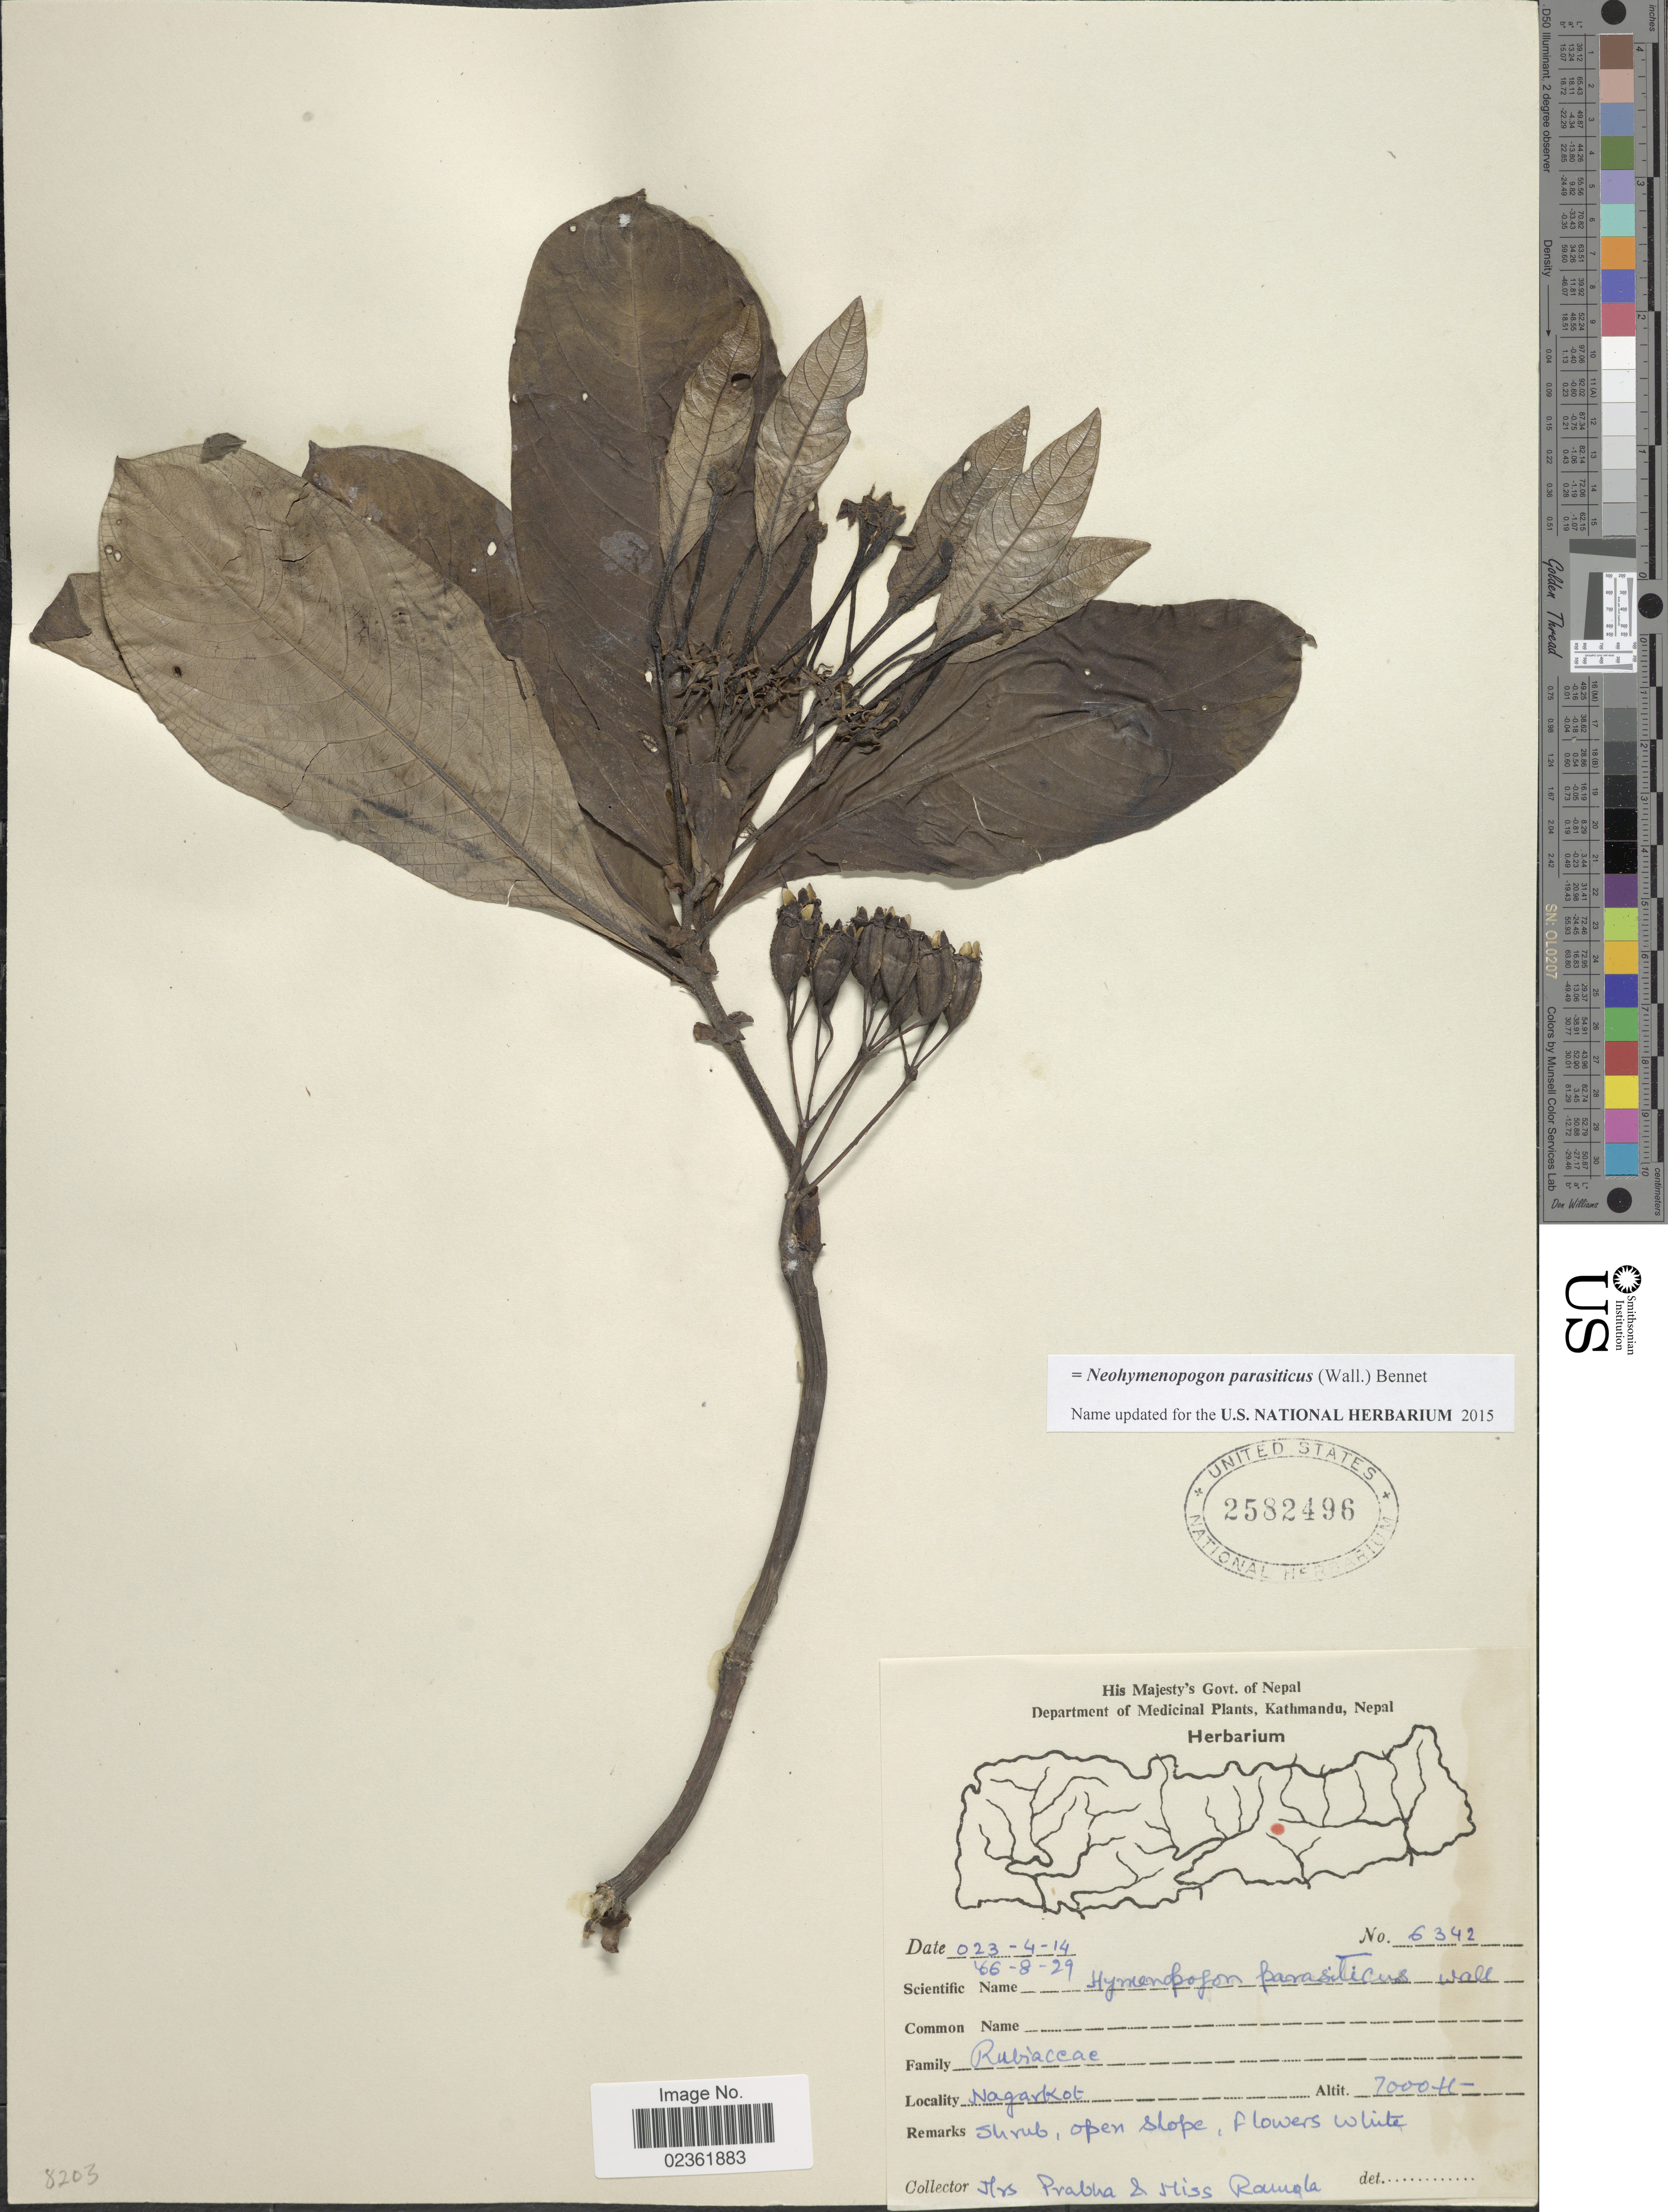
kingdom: Plantae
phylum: Tracheophyta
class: Magnoliopsida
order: Gentianales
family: Rubiaceae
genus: Neohymenopogon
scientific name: Neohymenopogon parasiticus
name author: (Wall.) Bennet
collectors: P. Pradhan & R. Thapa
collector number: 6342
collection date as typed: Transcribed d/m/y: 14/4/23 to 29/8/66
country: Nepal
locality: NagarKot, open slope.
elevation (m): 2134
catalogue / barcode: US 2582496